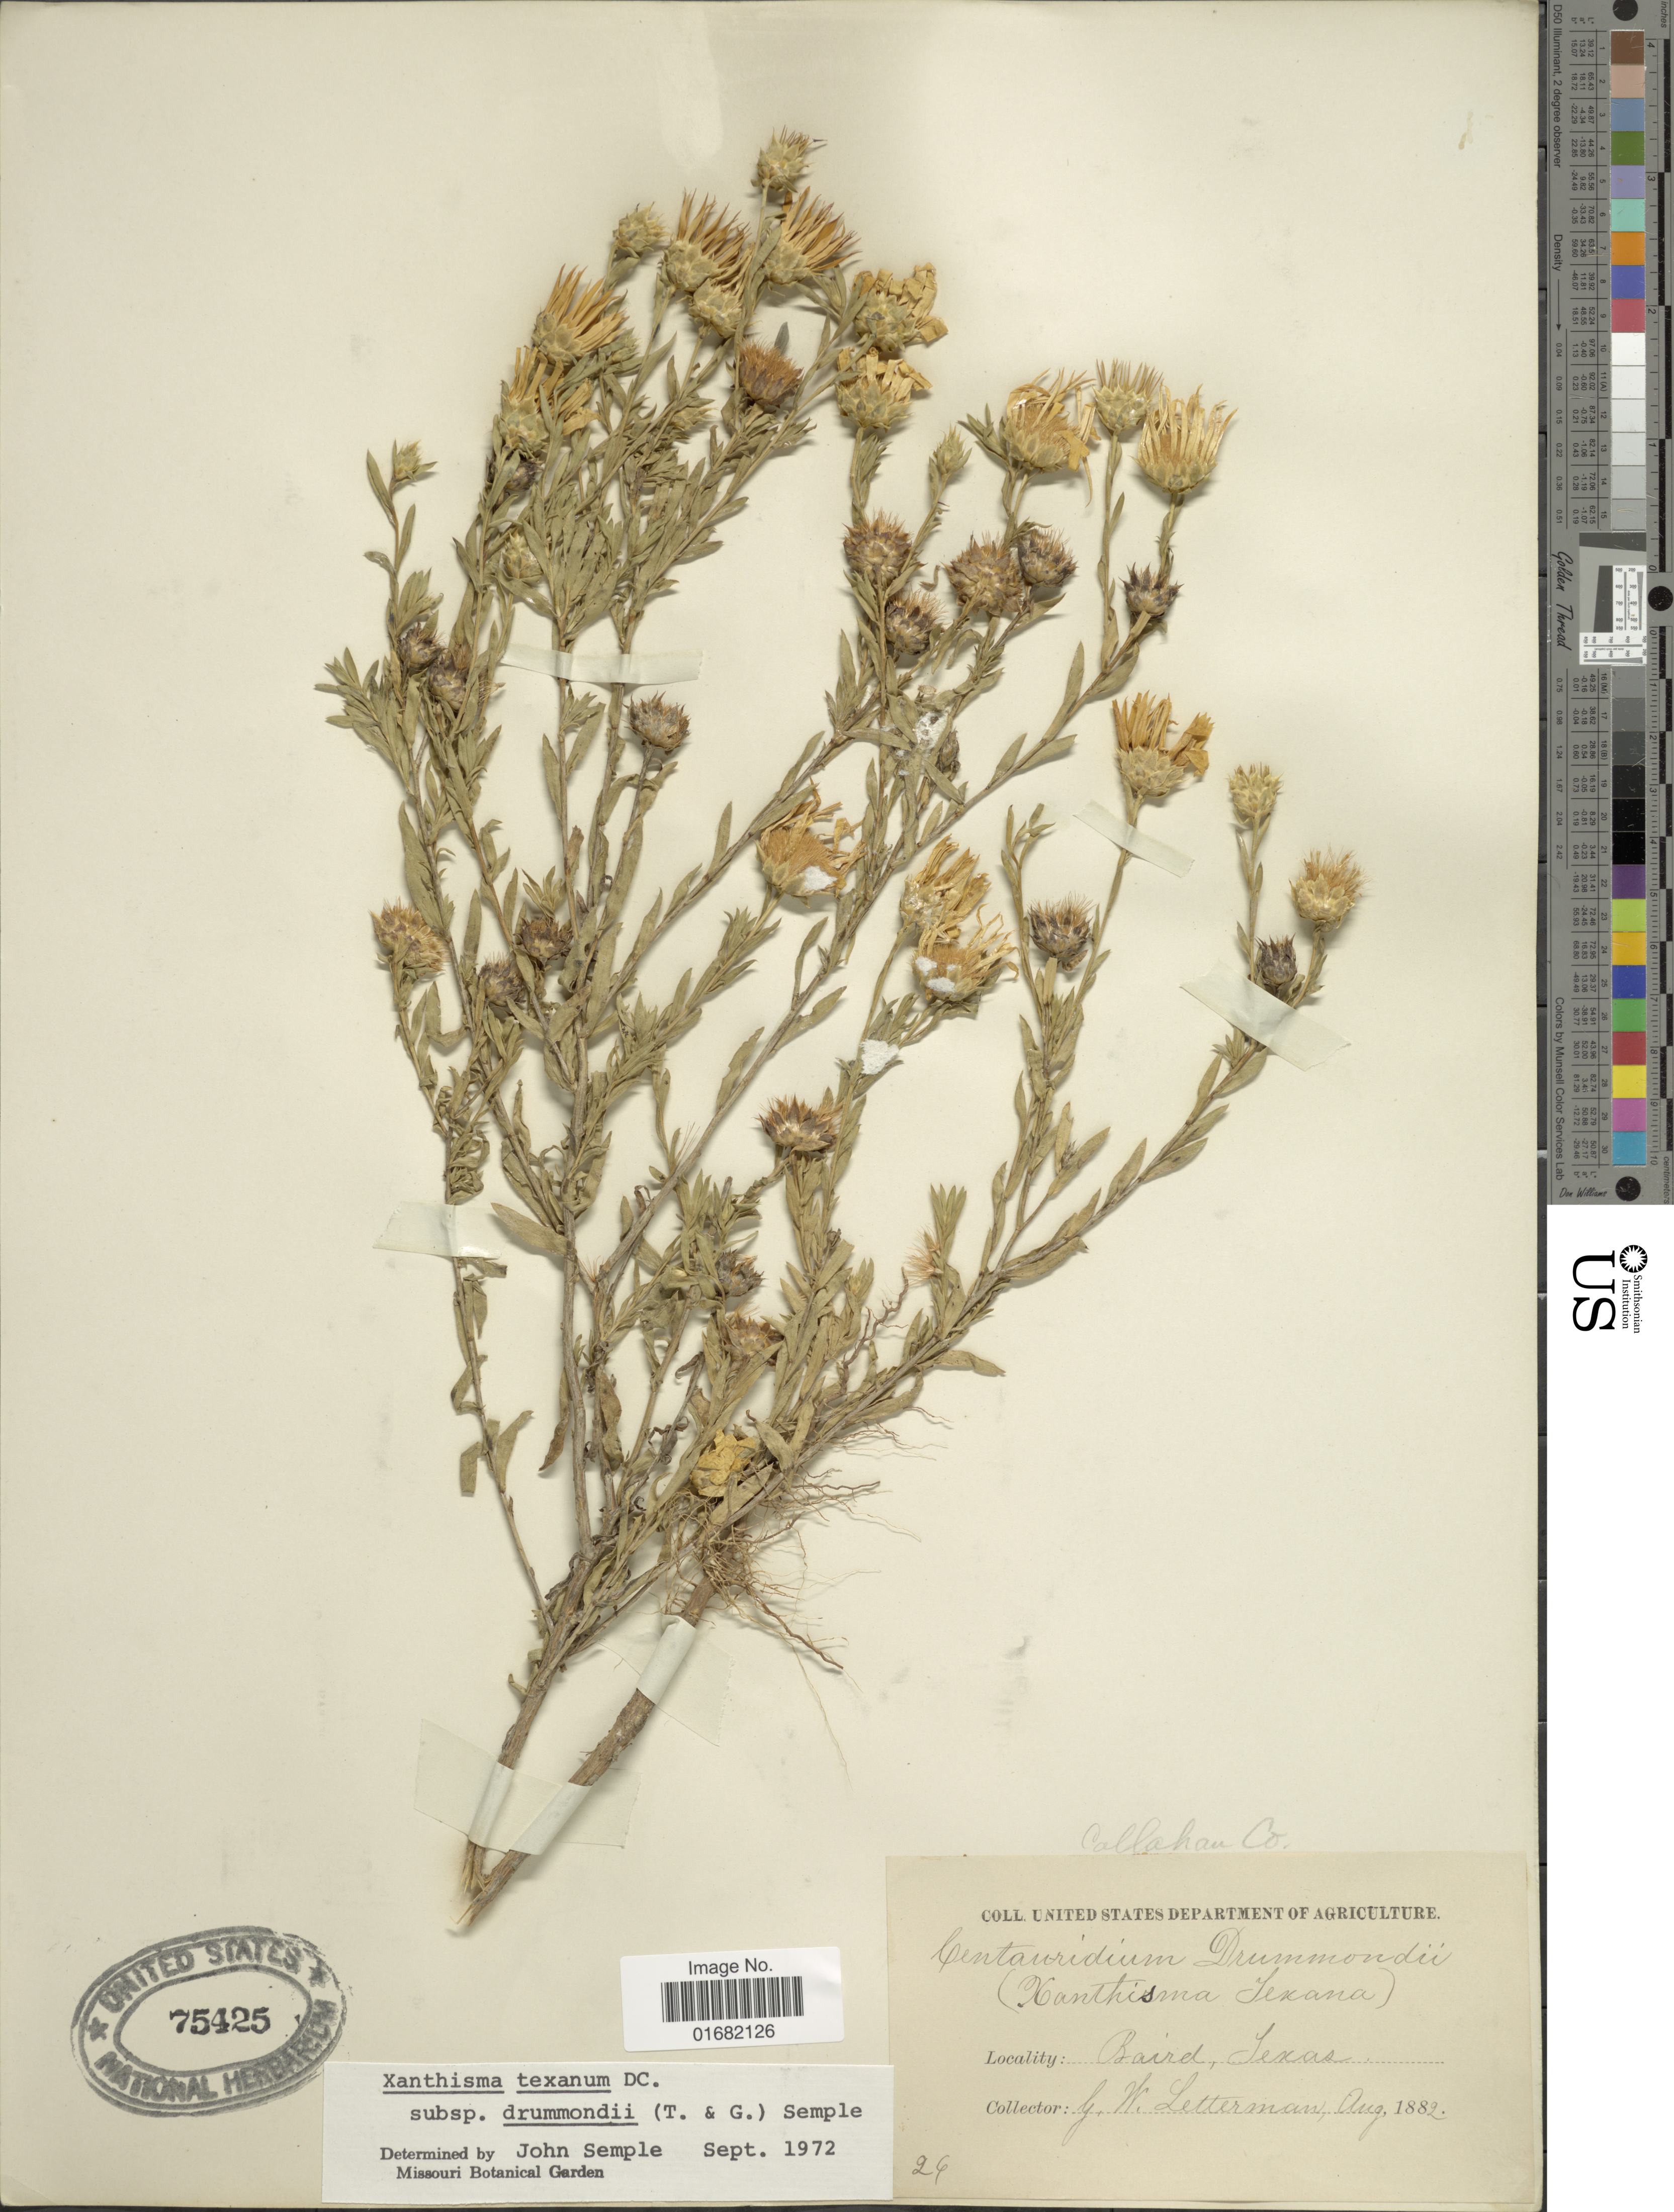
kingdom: Plantae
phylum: Tracheophyta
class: Magnoliopsida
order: Asterales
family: Asteraceae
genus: Xanthisma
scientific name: Xanthisma texanum subsp. drummondii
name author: (Torr. & A. Gray) Semple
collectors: G. W. Letterman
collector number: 29*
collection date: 1882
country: United States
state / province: Texas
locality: Baird, Callahan Co.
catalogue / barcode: US 75425